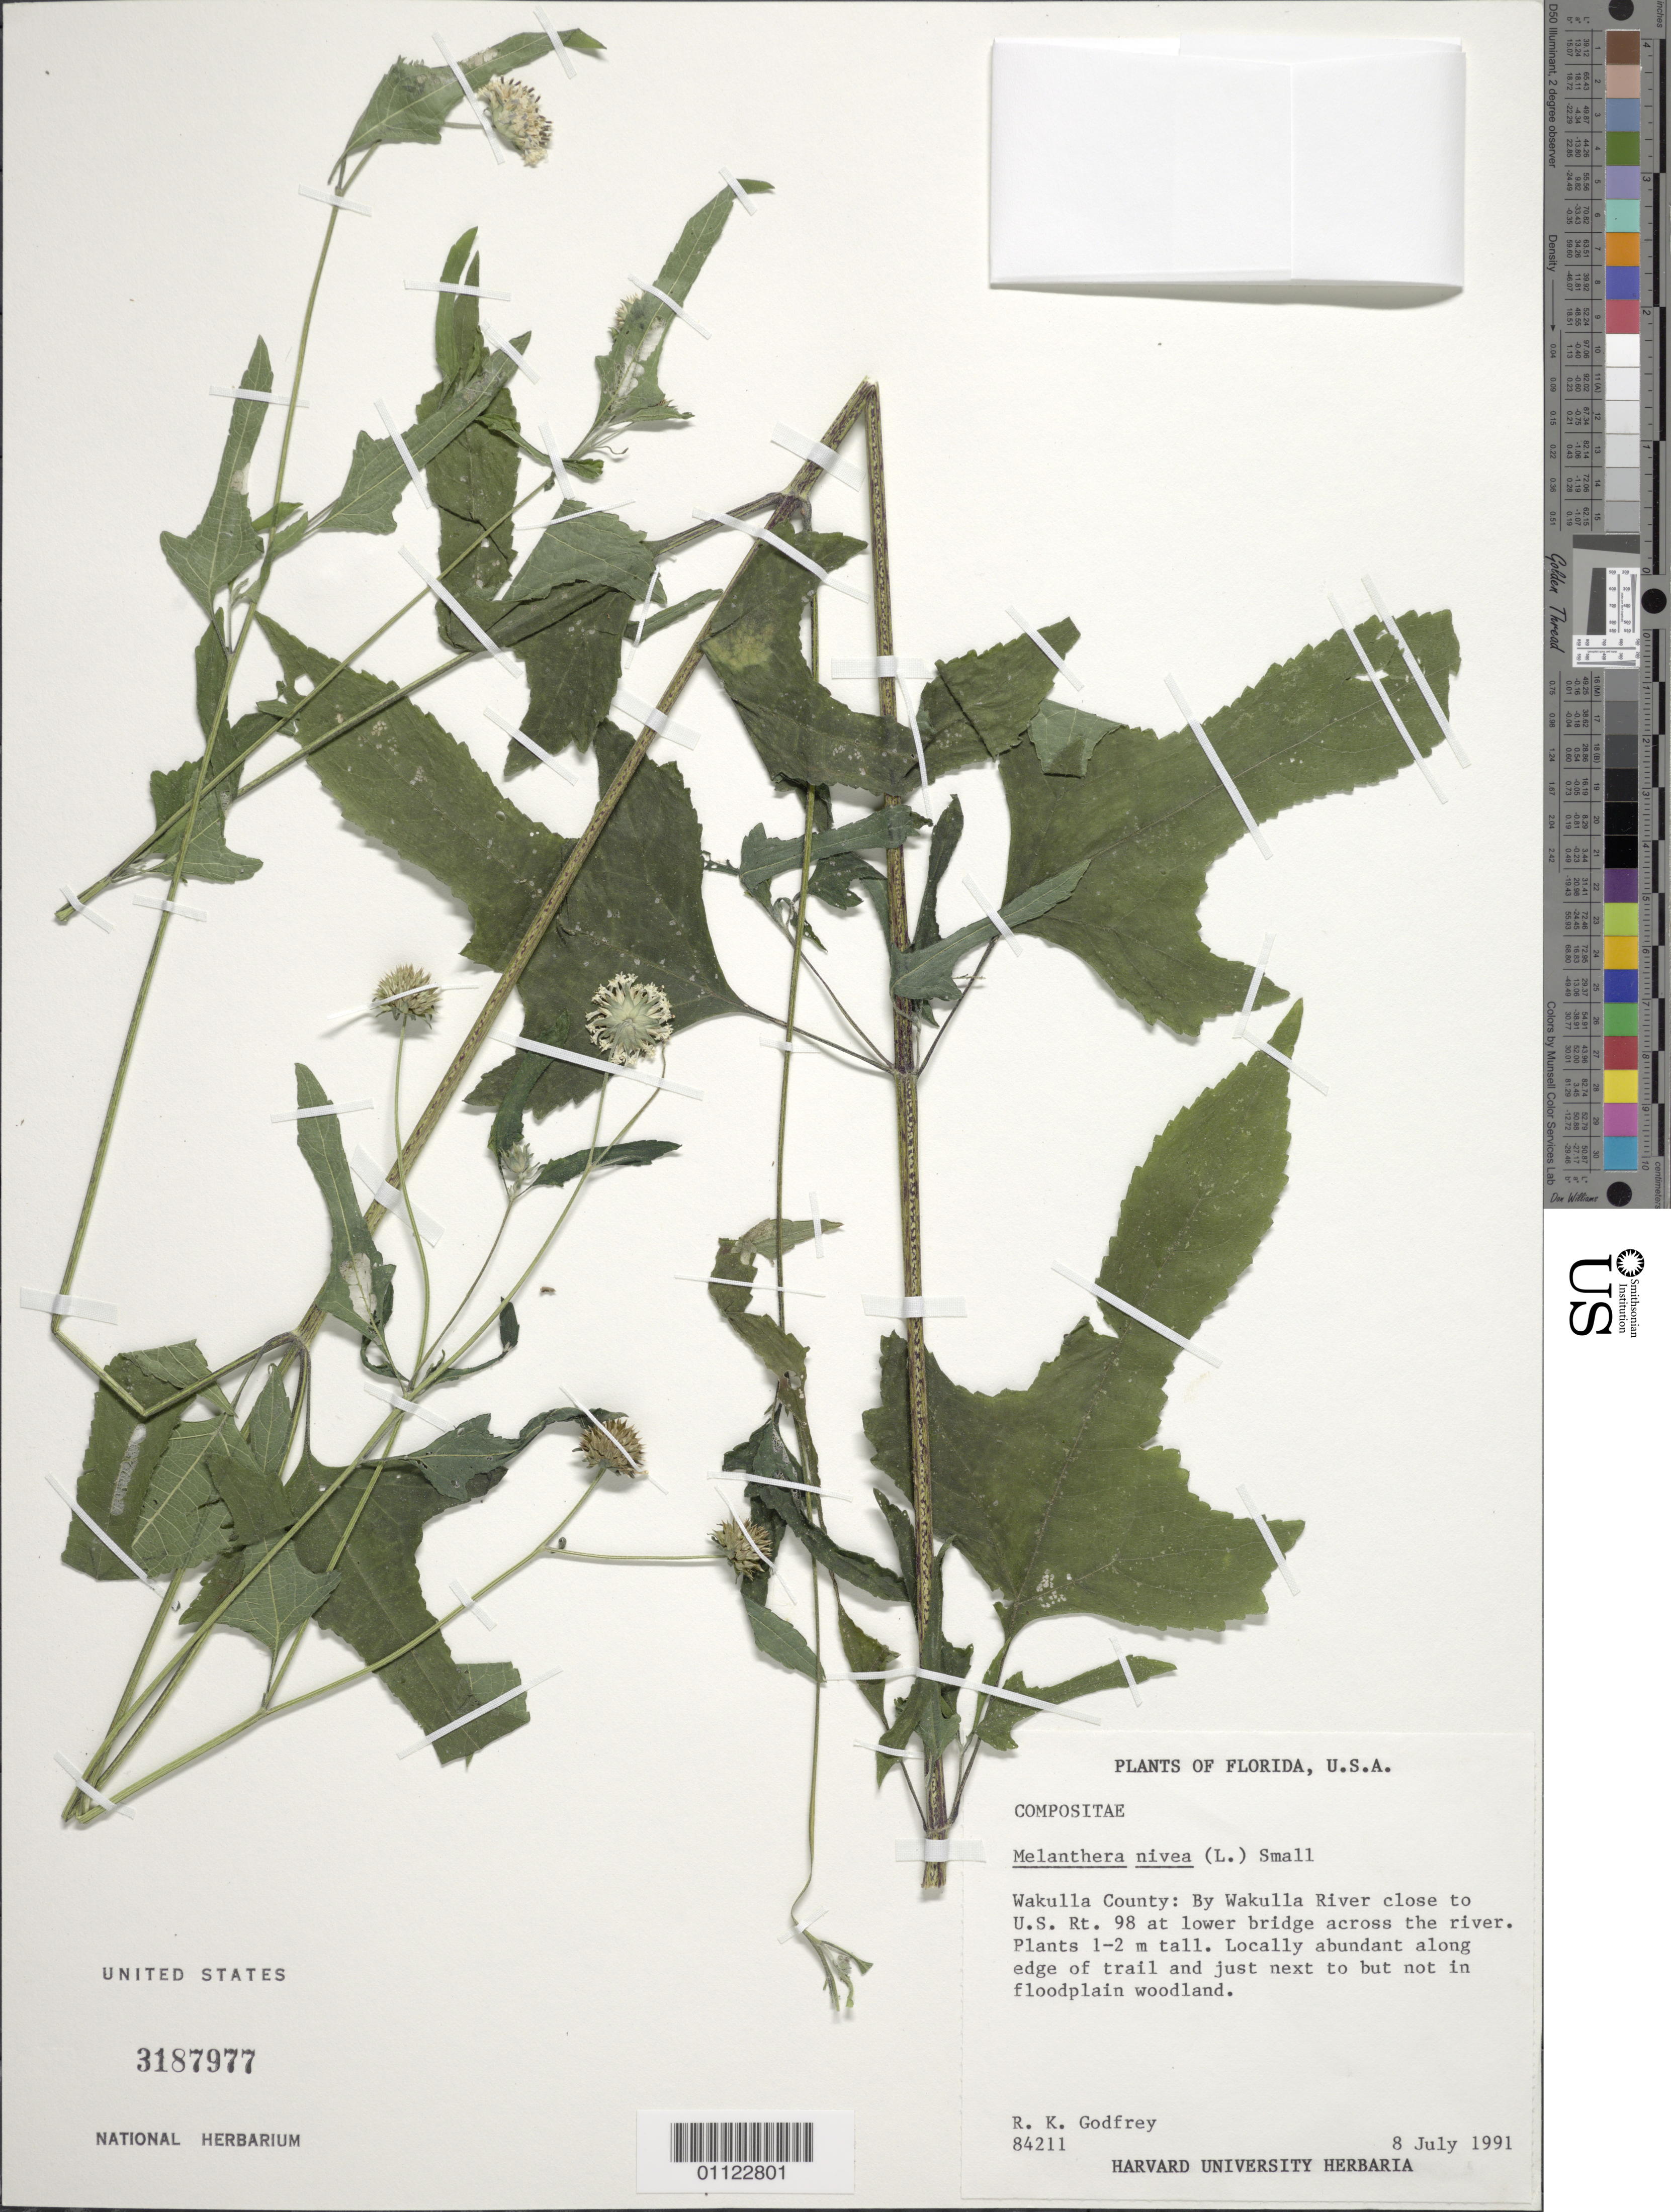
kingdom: Plantae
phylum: Tracheophyta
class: Magnoliopsida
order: Asterales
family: Asteraceae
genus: Melanthera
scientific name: Melanthera nivea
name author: (L.) Small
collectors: R. K. Godfrey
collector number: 84211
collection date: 1991-07-08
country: United States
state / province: Florida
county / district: Wakulla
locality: by Wakulla River close to US Rt.98 at lower bridge across the river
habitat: edge of trail and just next to but not in floodplain woodland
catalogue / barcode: US 3187977